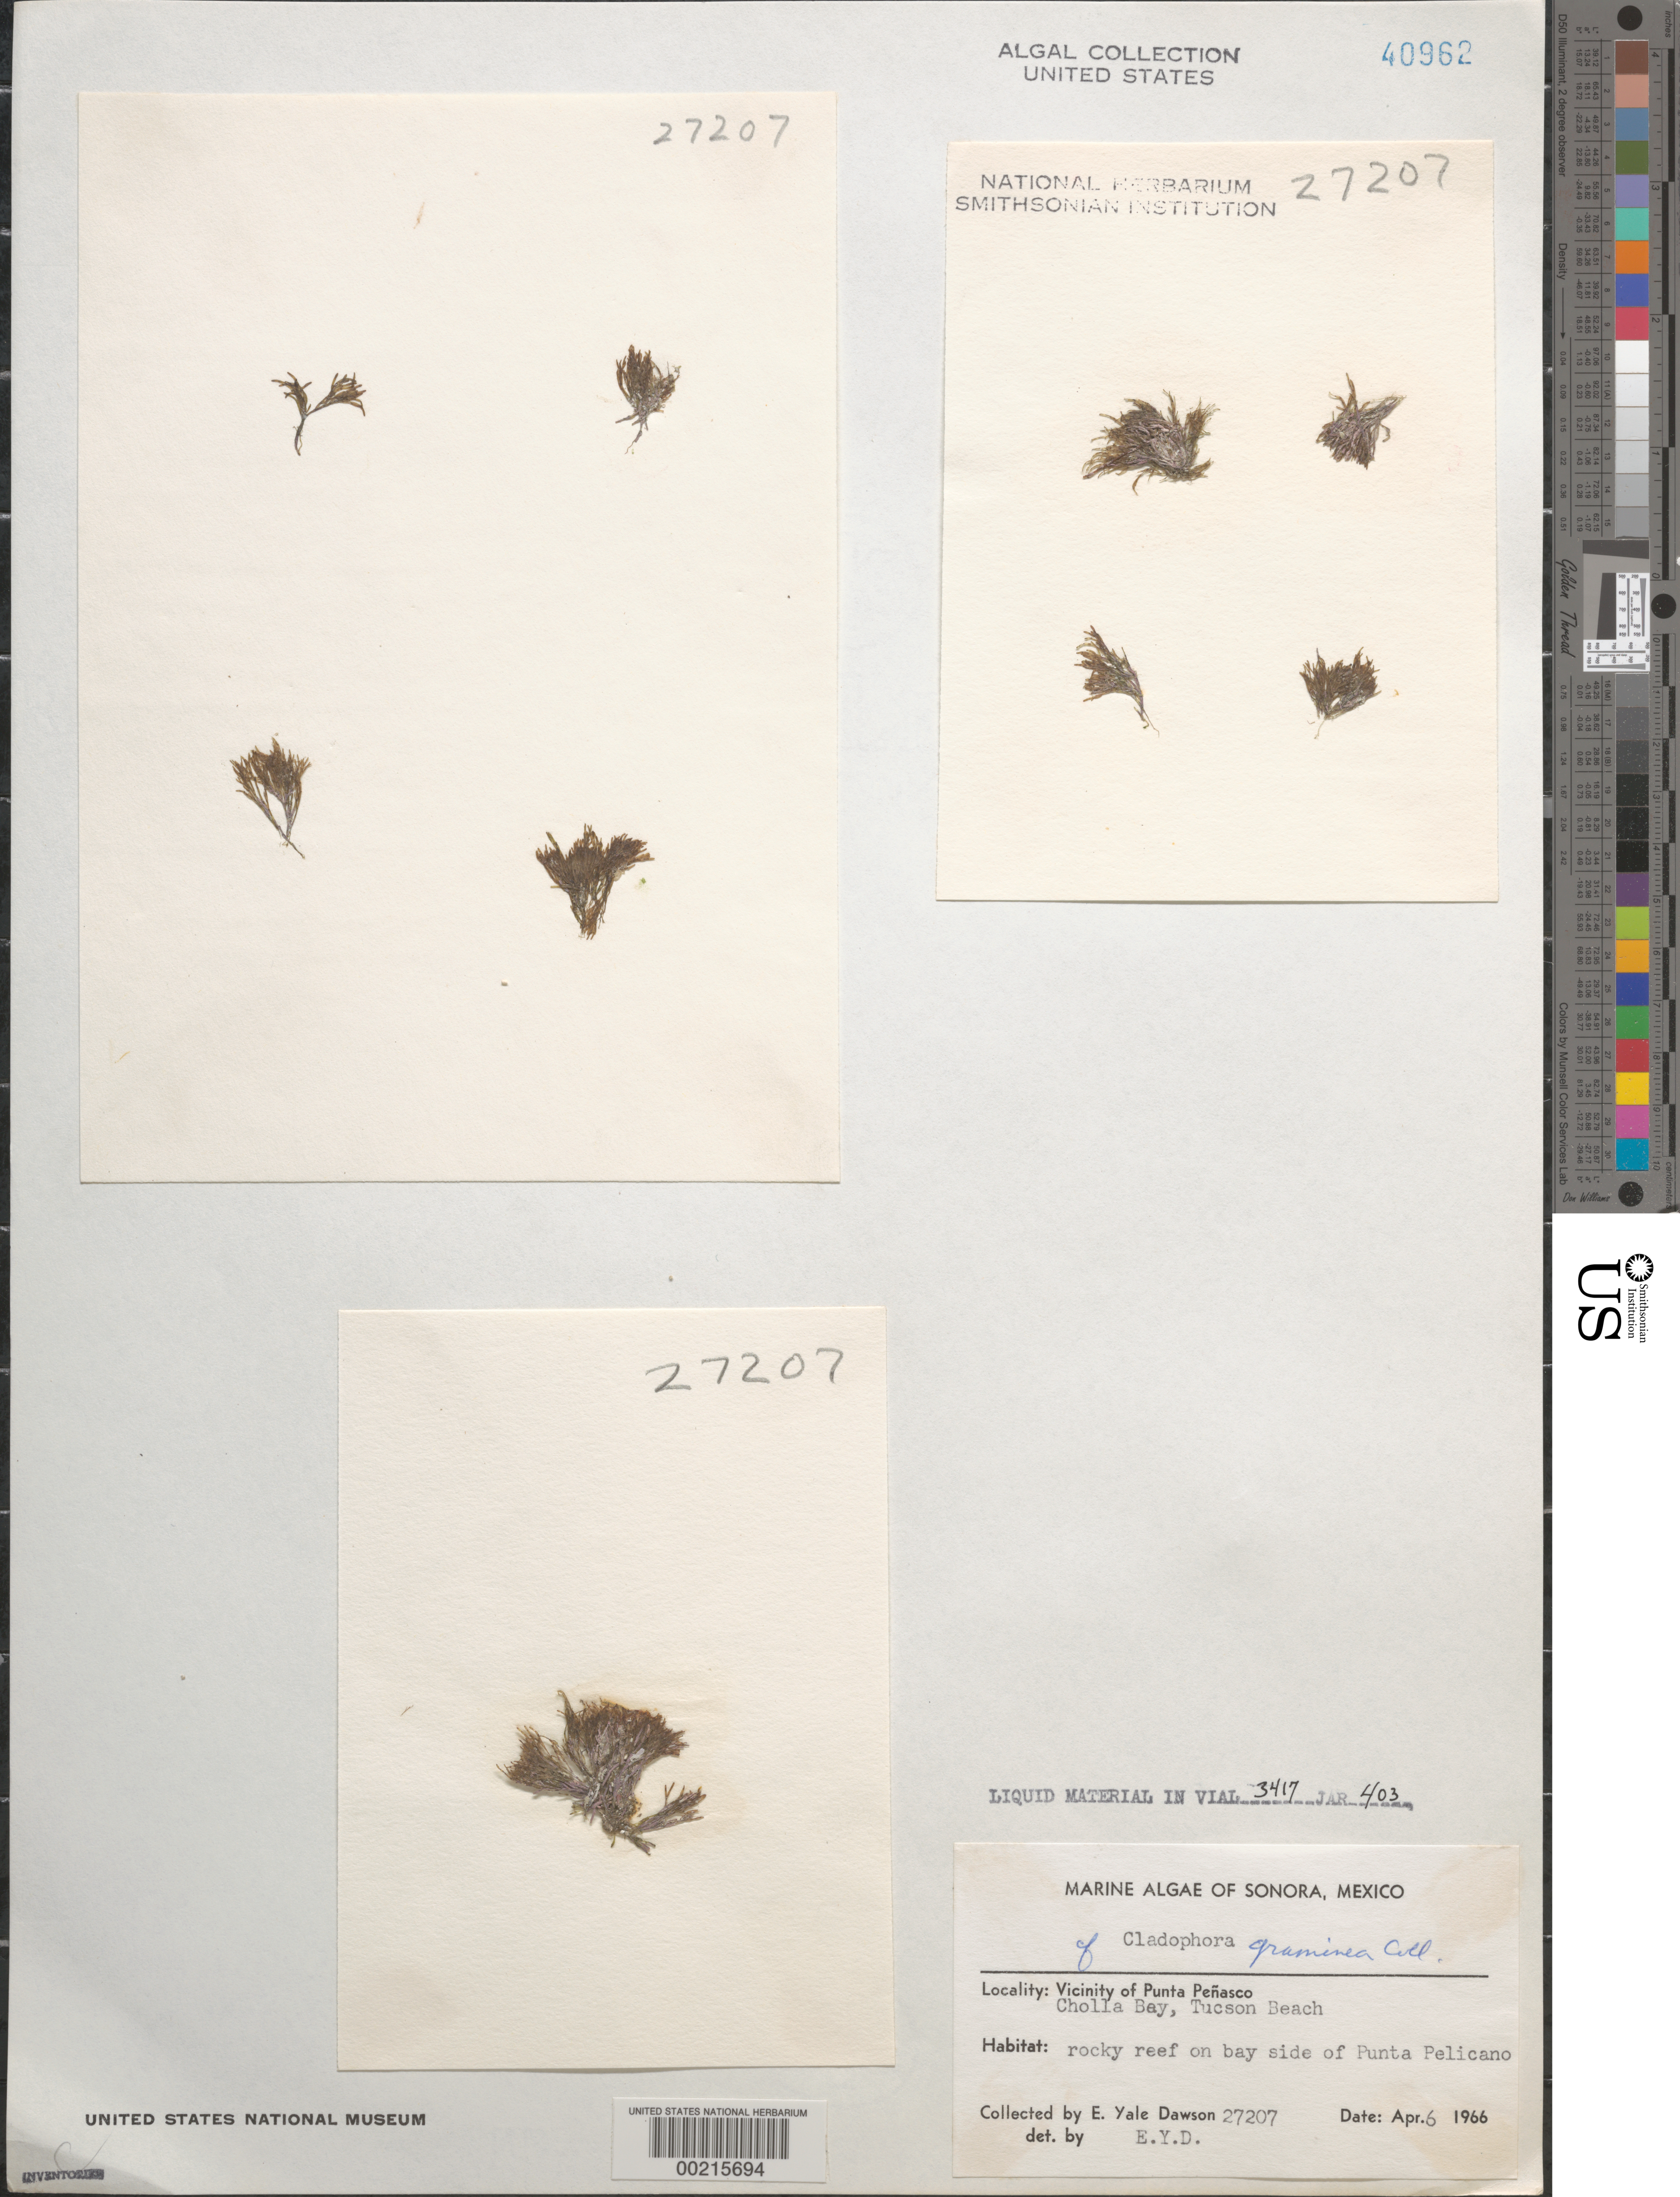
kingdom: Plantae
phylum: Chlorophyta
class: Ulvophyceae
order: Cladophorales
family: Cladophoraceae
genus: Cladophora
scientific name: Cladophora graminea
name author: Collins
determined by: Dawson, E. Y.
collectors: E. Y. Dawson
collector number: EYD 27207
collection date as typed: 06 Apr 1966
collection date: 1966-04-06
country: Mexico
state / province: Sonora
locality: Cholla Bay, Tucson Beach, Punta Penasco area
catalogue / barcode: US 40962